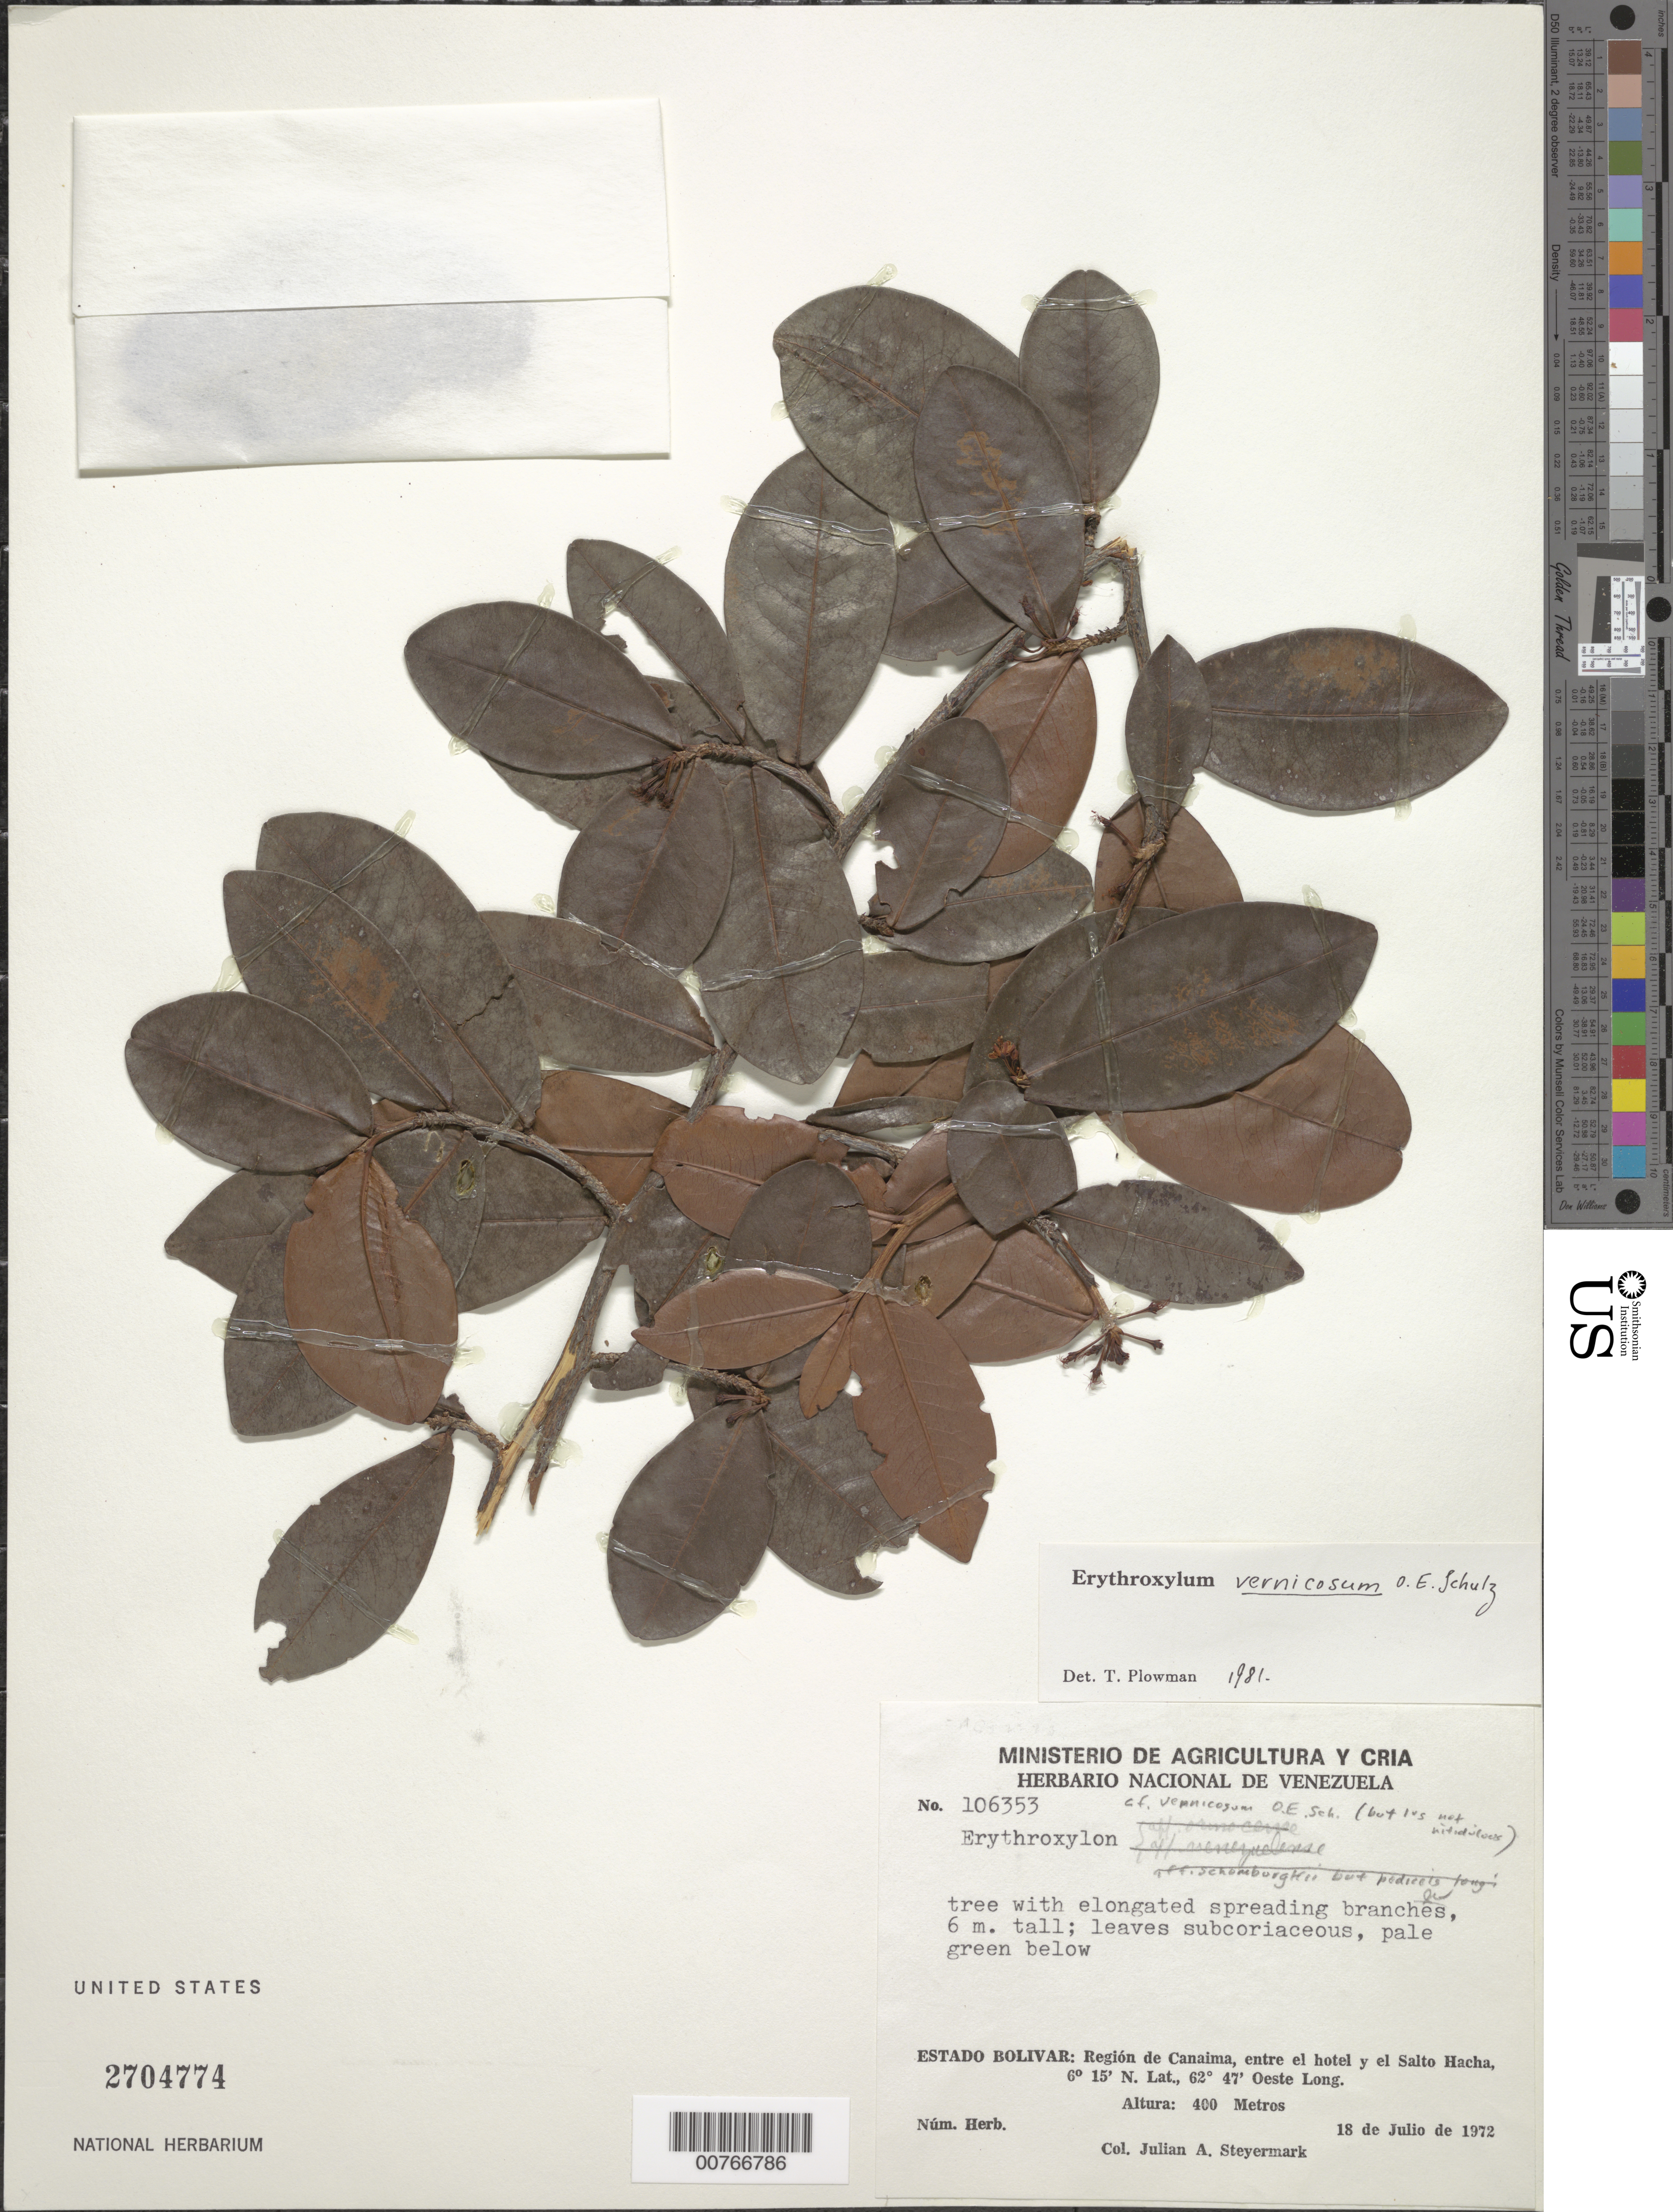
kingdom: Plantae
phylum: Tracheophyta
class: Magnoliopsida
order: Malpighiales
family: Erythroxylaceae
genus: Erythroxylum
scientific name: Erythroxylum vernicosum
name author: O.E. Schulz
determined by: Plowman, Timothy C.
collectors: J. Steyermark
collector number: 106353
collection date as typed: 18-Jul-72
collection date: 1972-07-18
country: Venezuela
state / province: Bolívar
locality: Canaima, entre el hotel y el Salto Hacha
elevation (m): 400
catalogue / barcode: US 2704774